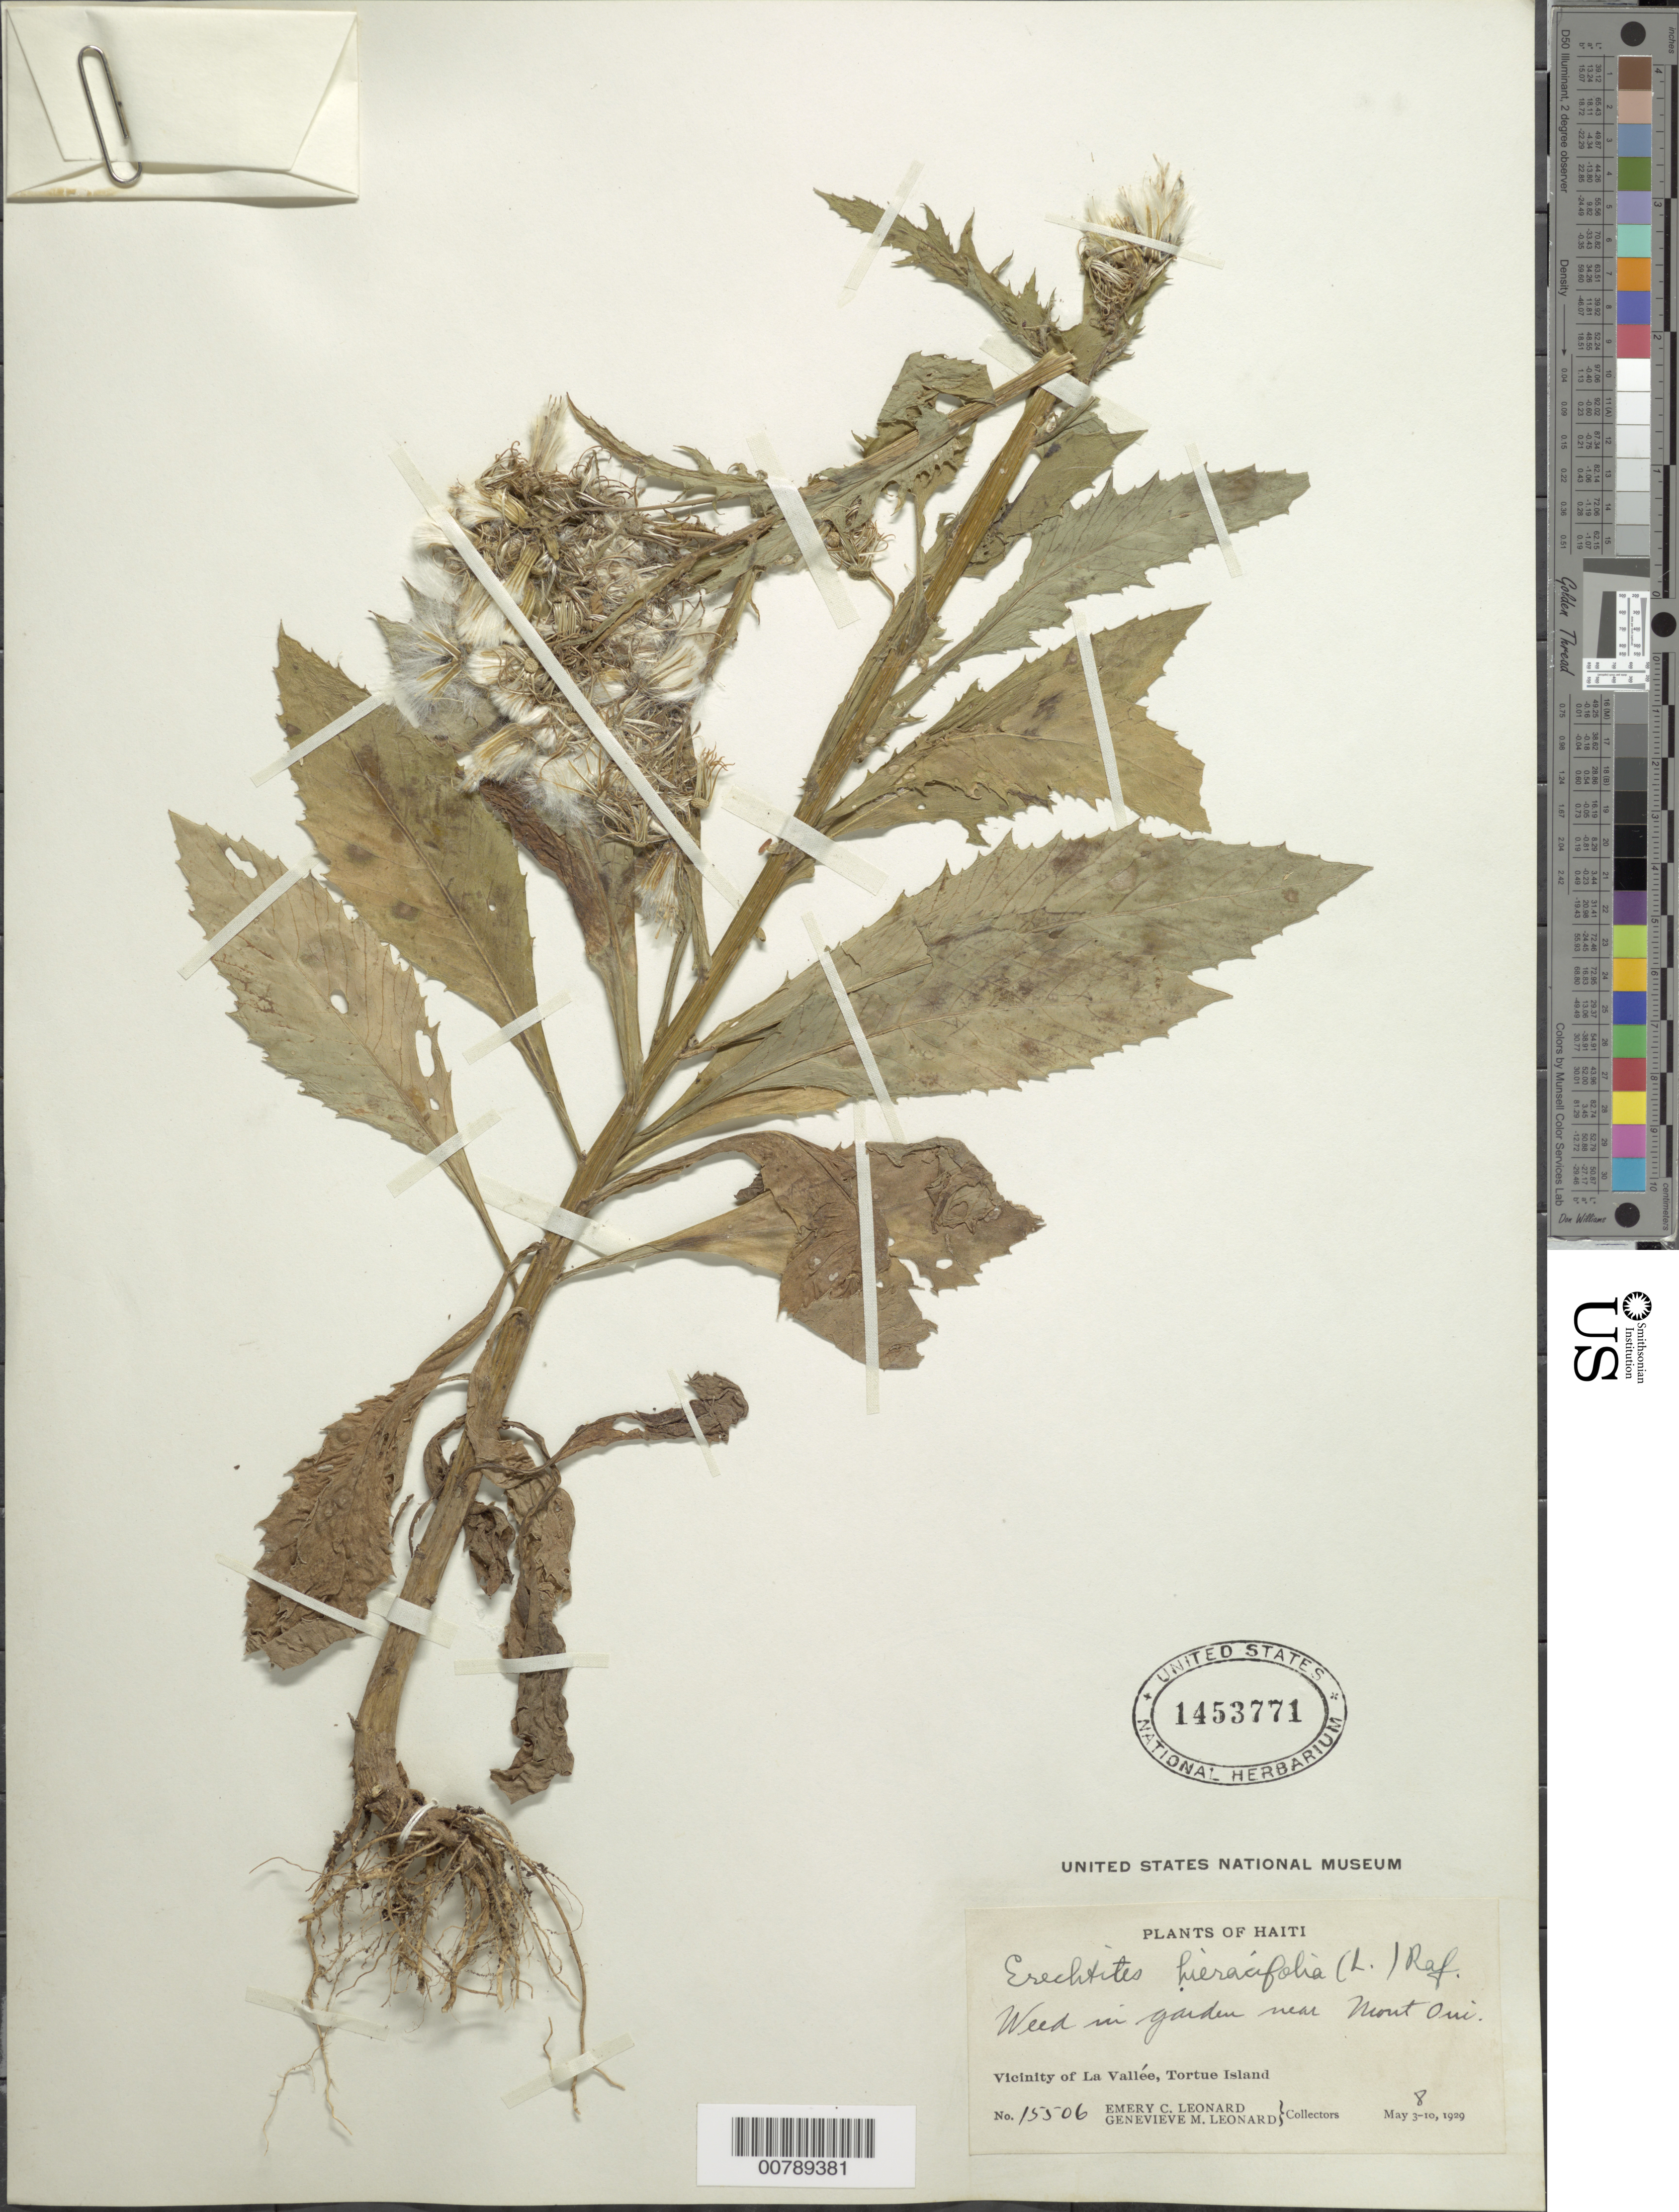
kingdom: Plantae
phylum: Tracheophyta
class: Magnoliopsida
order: Asterales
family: Asteraceae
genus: Erechtites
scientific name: Erechtites hieraciifolius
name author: (L.) Raf. ex DC.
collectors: E. C. Leonard & G. M. Leonard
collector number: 15506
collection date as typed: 08 May 1929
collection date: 1929-05-08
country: Haiti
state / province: Nord-Óuest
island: Île de la Tortue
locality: Vicinity of La Vallée, Tortue Island, in garden near Mont Oni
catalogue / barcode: US 1453771